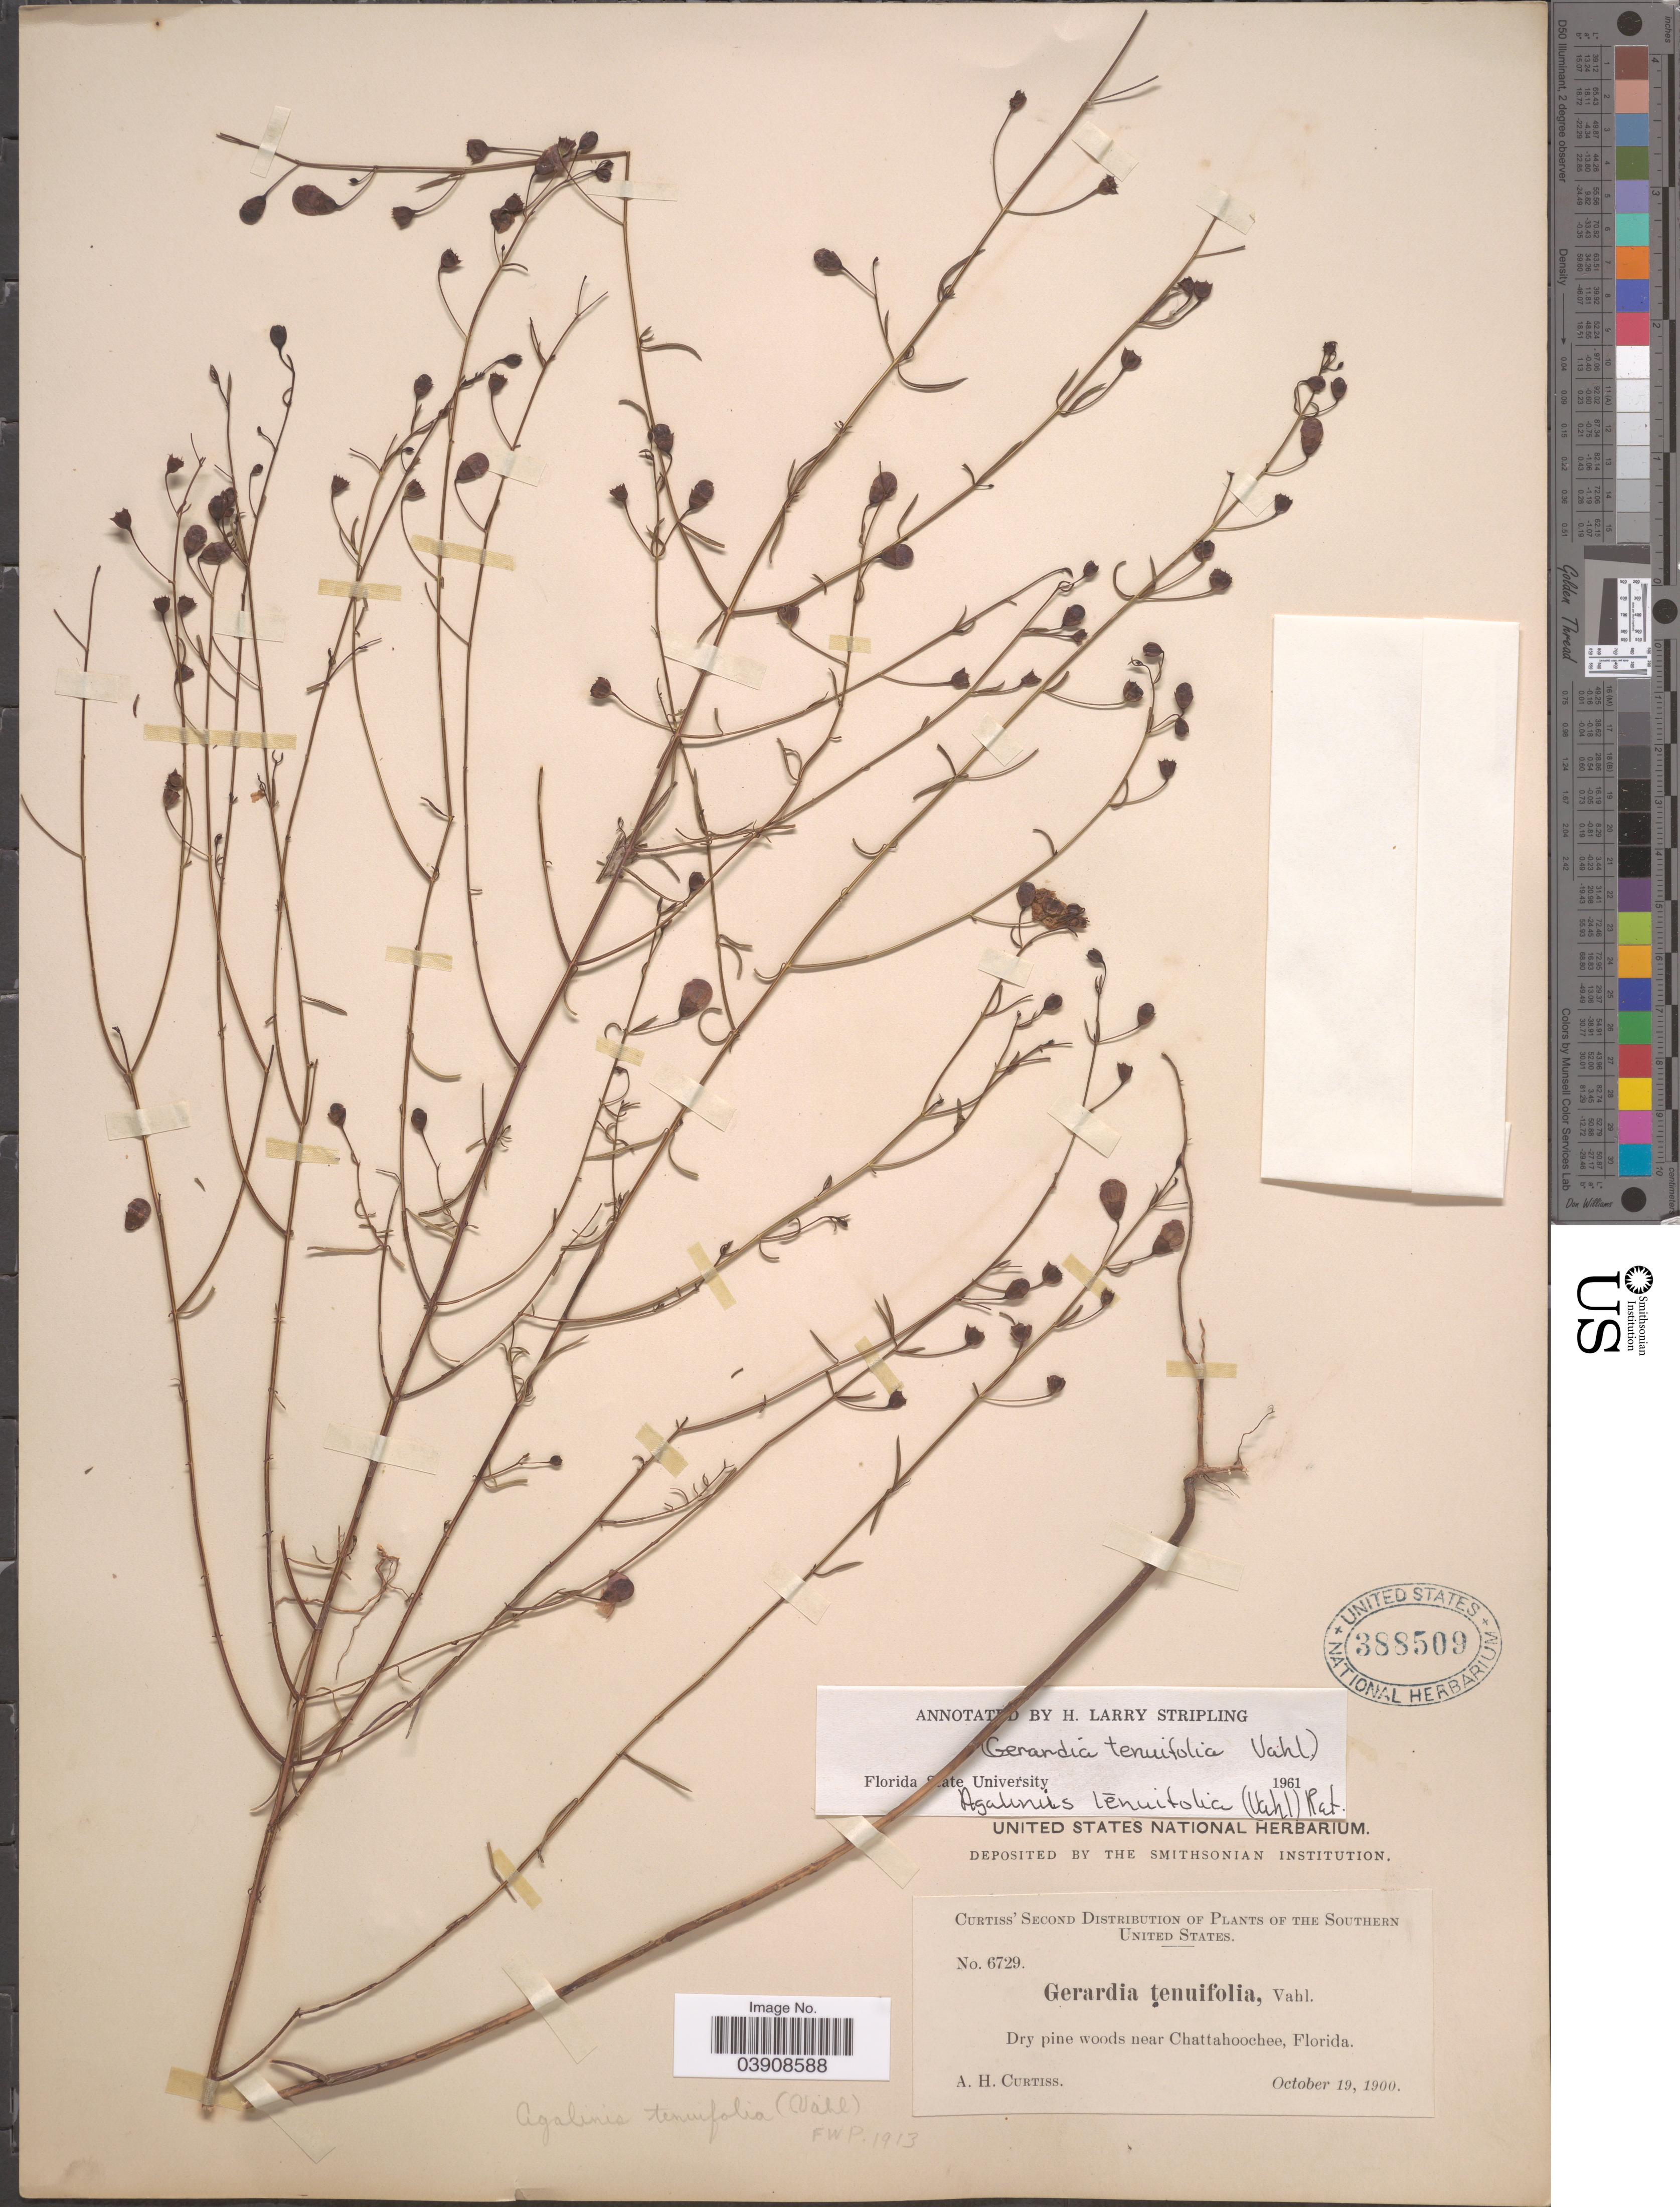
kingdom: Plantae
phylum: Tracheophyta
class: Magnoliopsida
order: Lamiales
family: Orobanchaceae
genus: Agalinis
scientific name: Agalinis tenuifolia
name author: (Vahl) Raf.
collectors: A. H. Curtiss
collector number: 6729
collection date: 1900-10-19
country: United States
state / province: Florida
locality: The Southern United States. Dry pine woods near Chattahoochee.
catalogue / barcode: US 388509